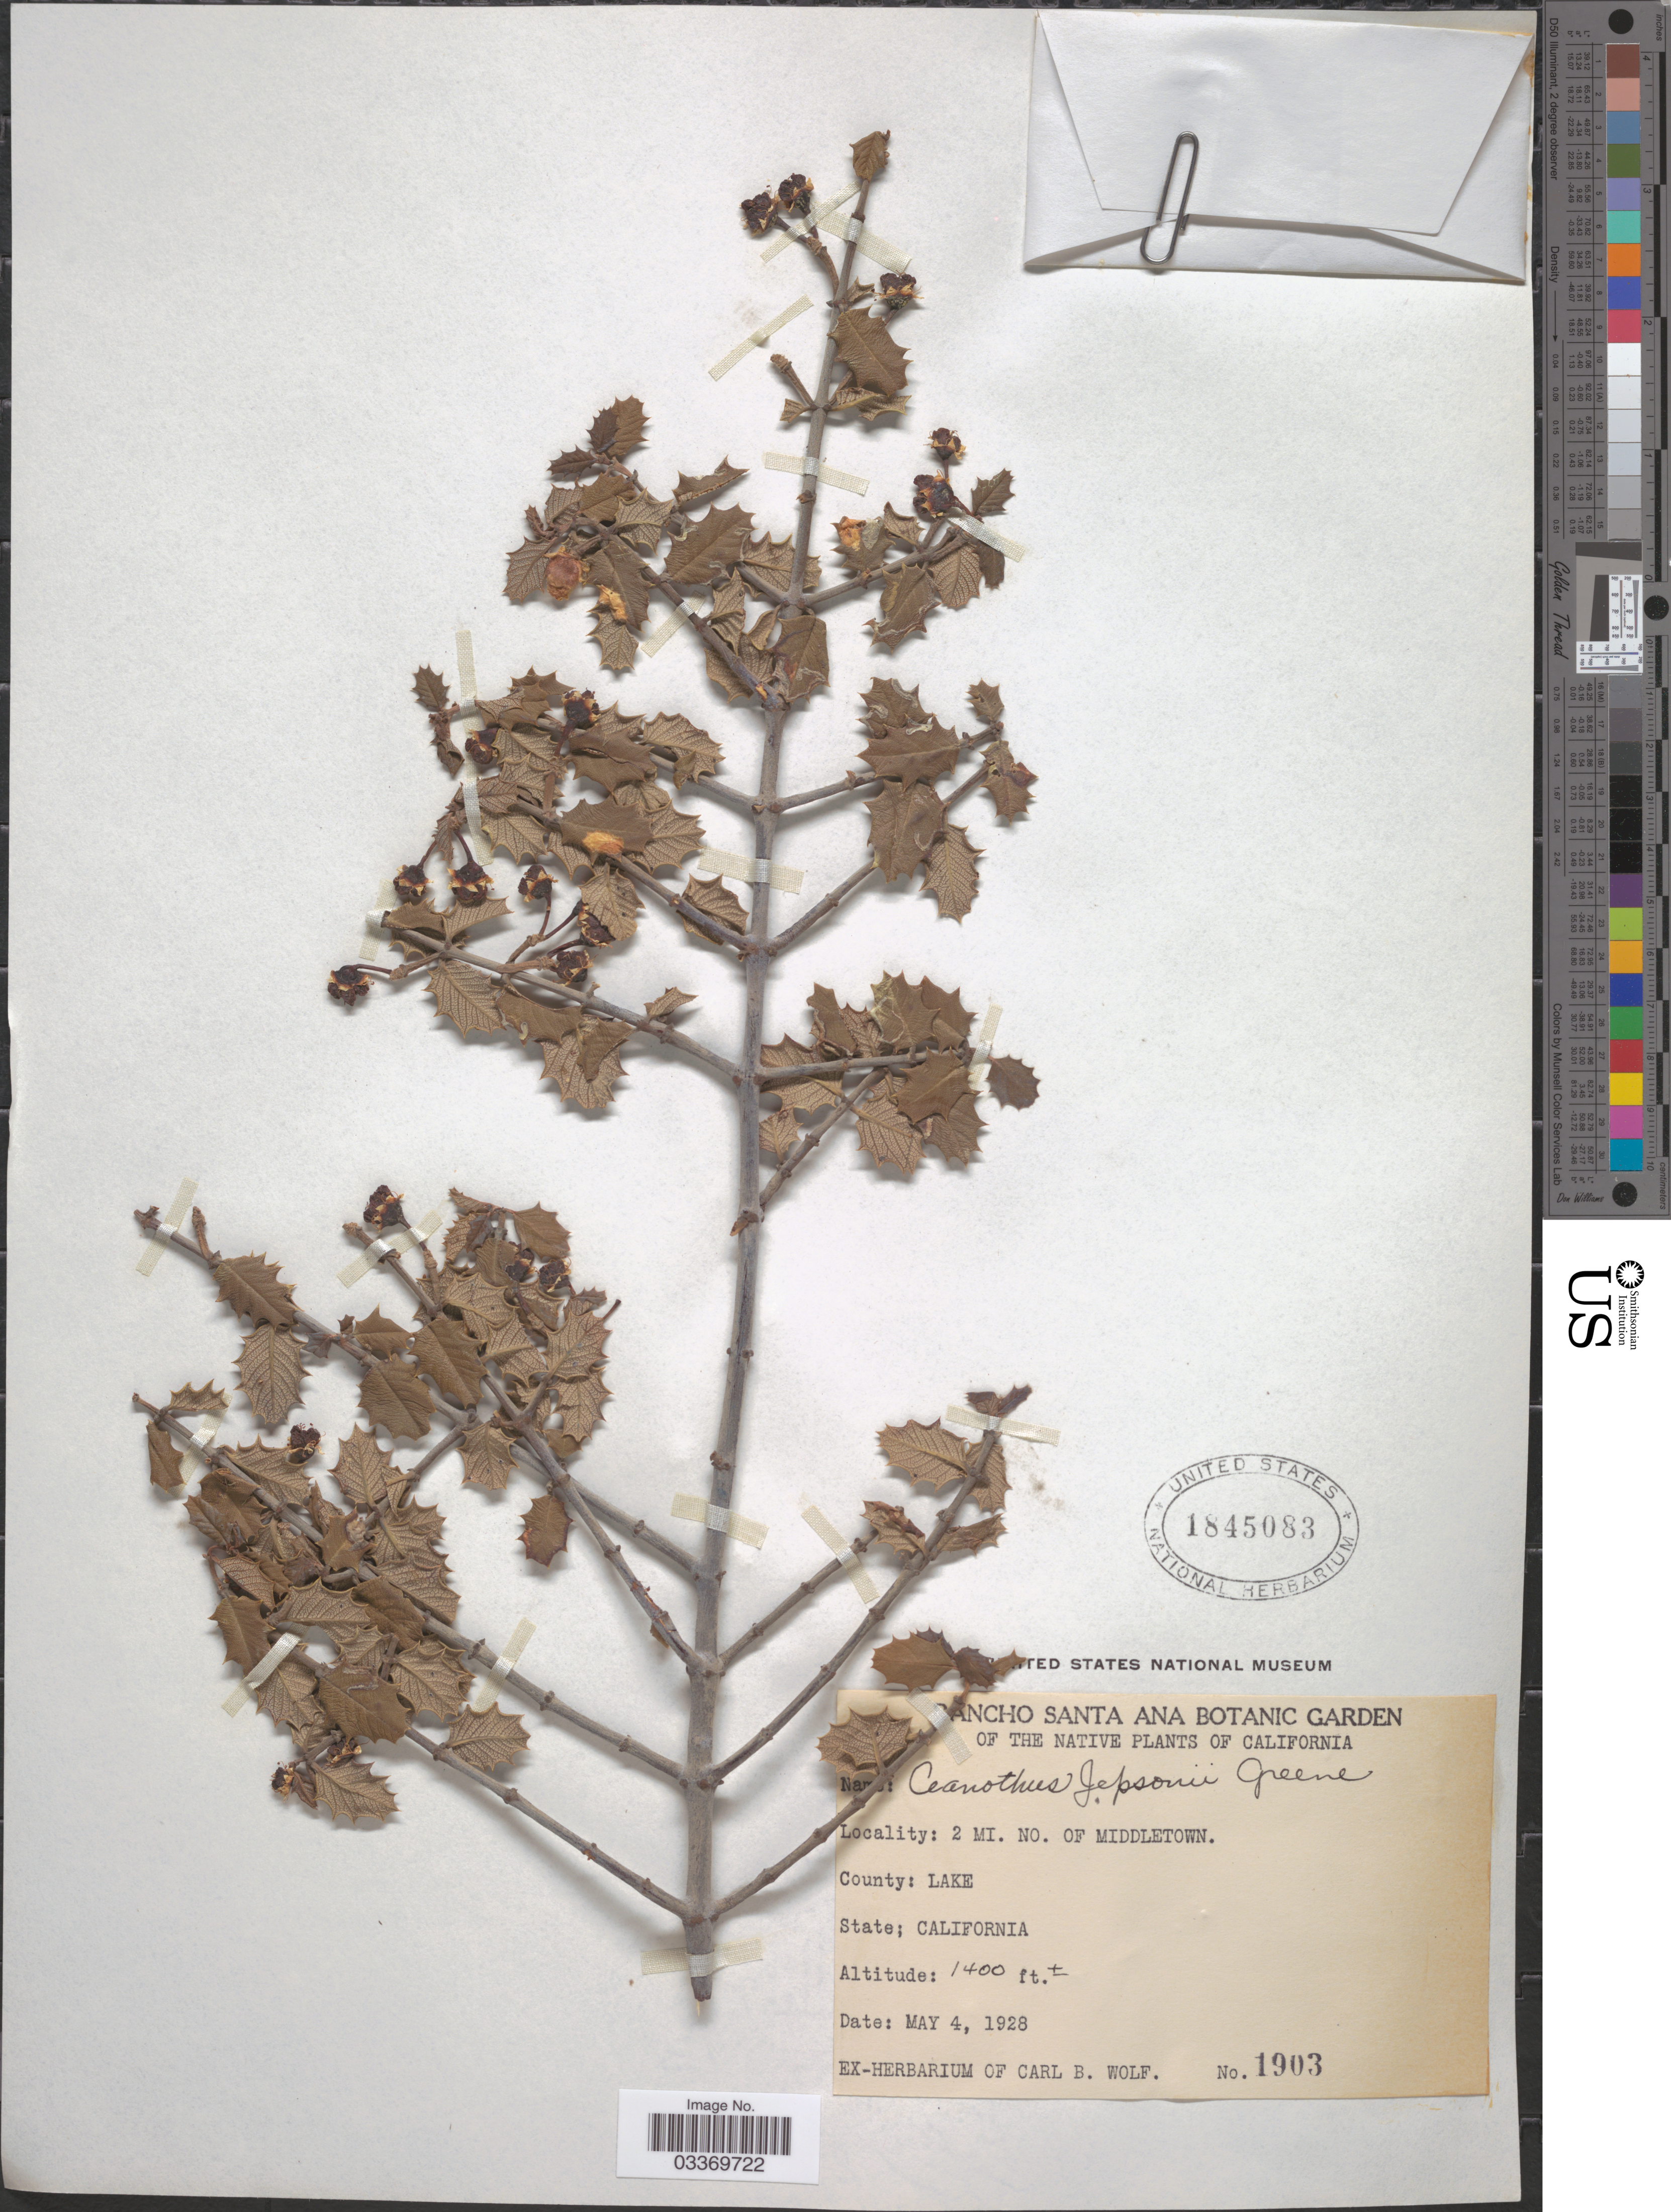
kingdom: Plantae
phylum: Tracheophyta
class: Magnoliopsida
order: Rosales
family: Rhamnaceae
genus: Ceanothus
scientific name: Ceanothus jepsonii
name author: Greene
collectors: ex herb. Carl B. Wolf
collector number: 1903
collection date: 1928-05-04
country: United States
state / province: California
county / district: Lake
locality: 2 mi. no. of Middletown. County: Lake.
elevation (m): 427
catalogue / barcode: US 1845083